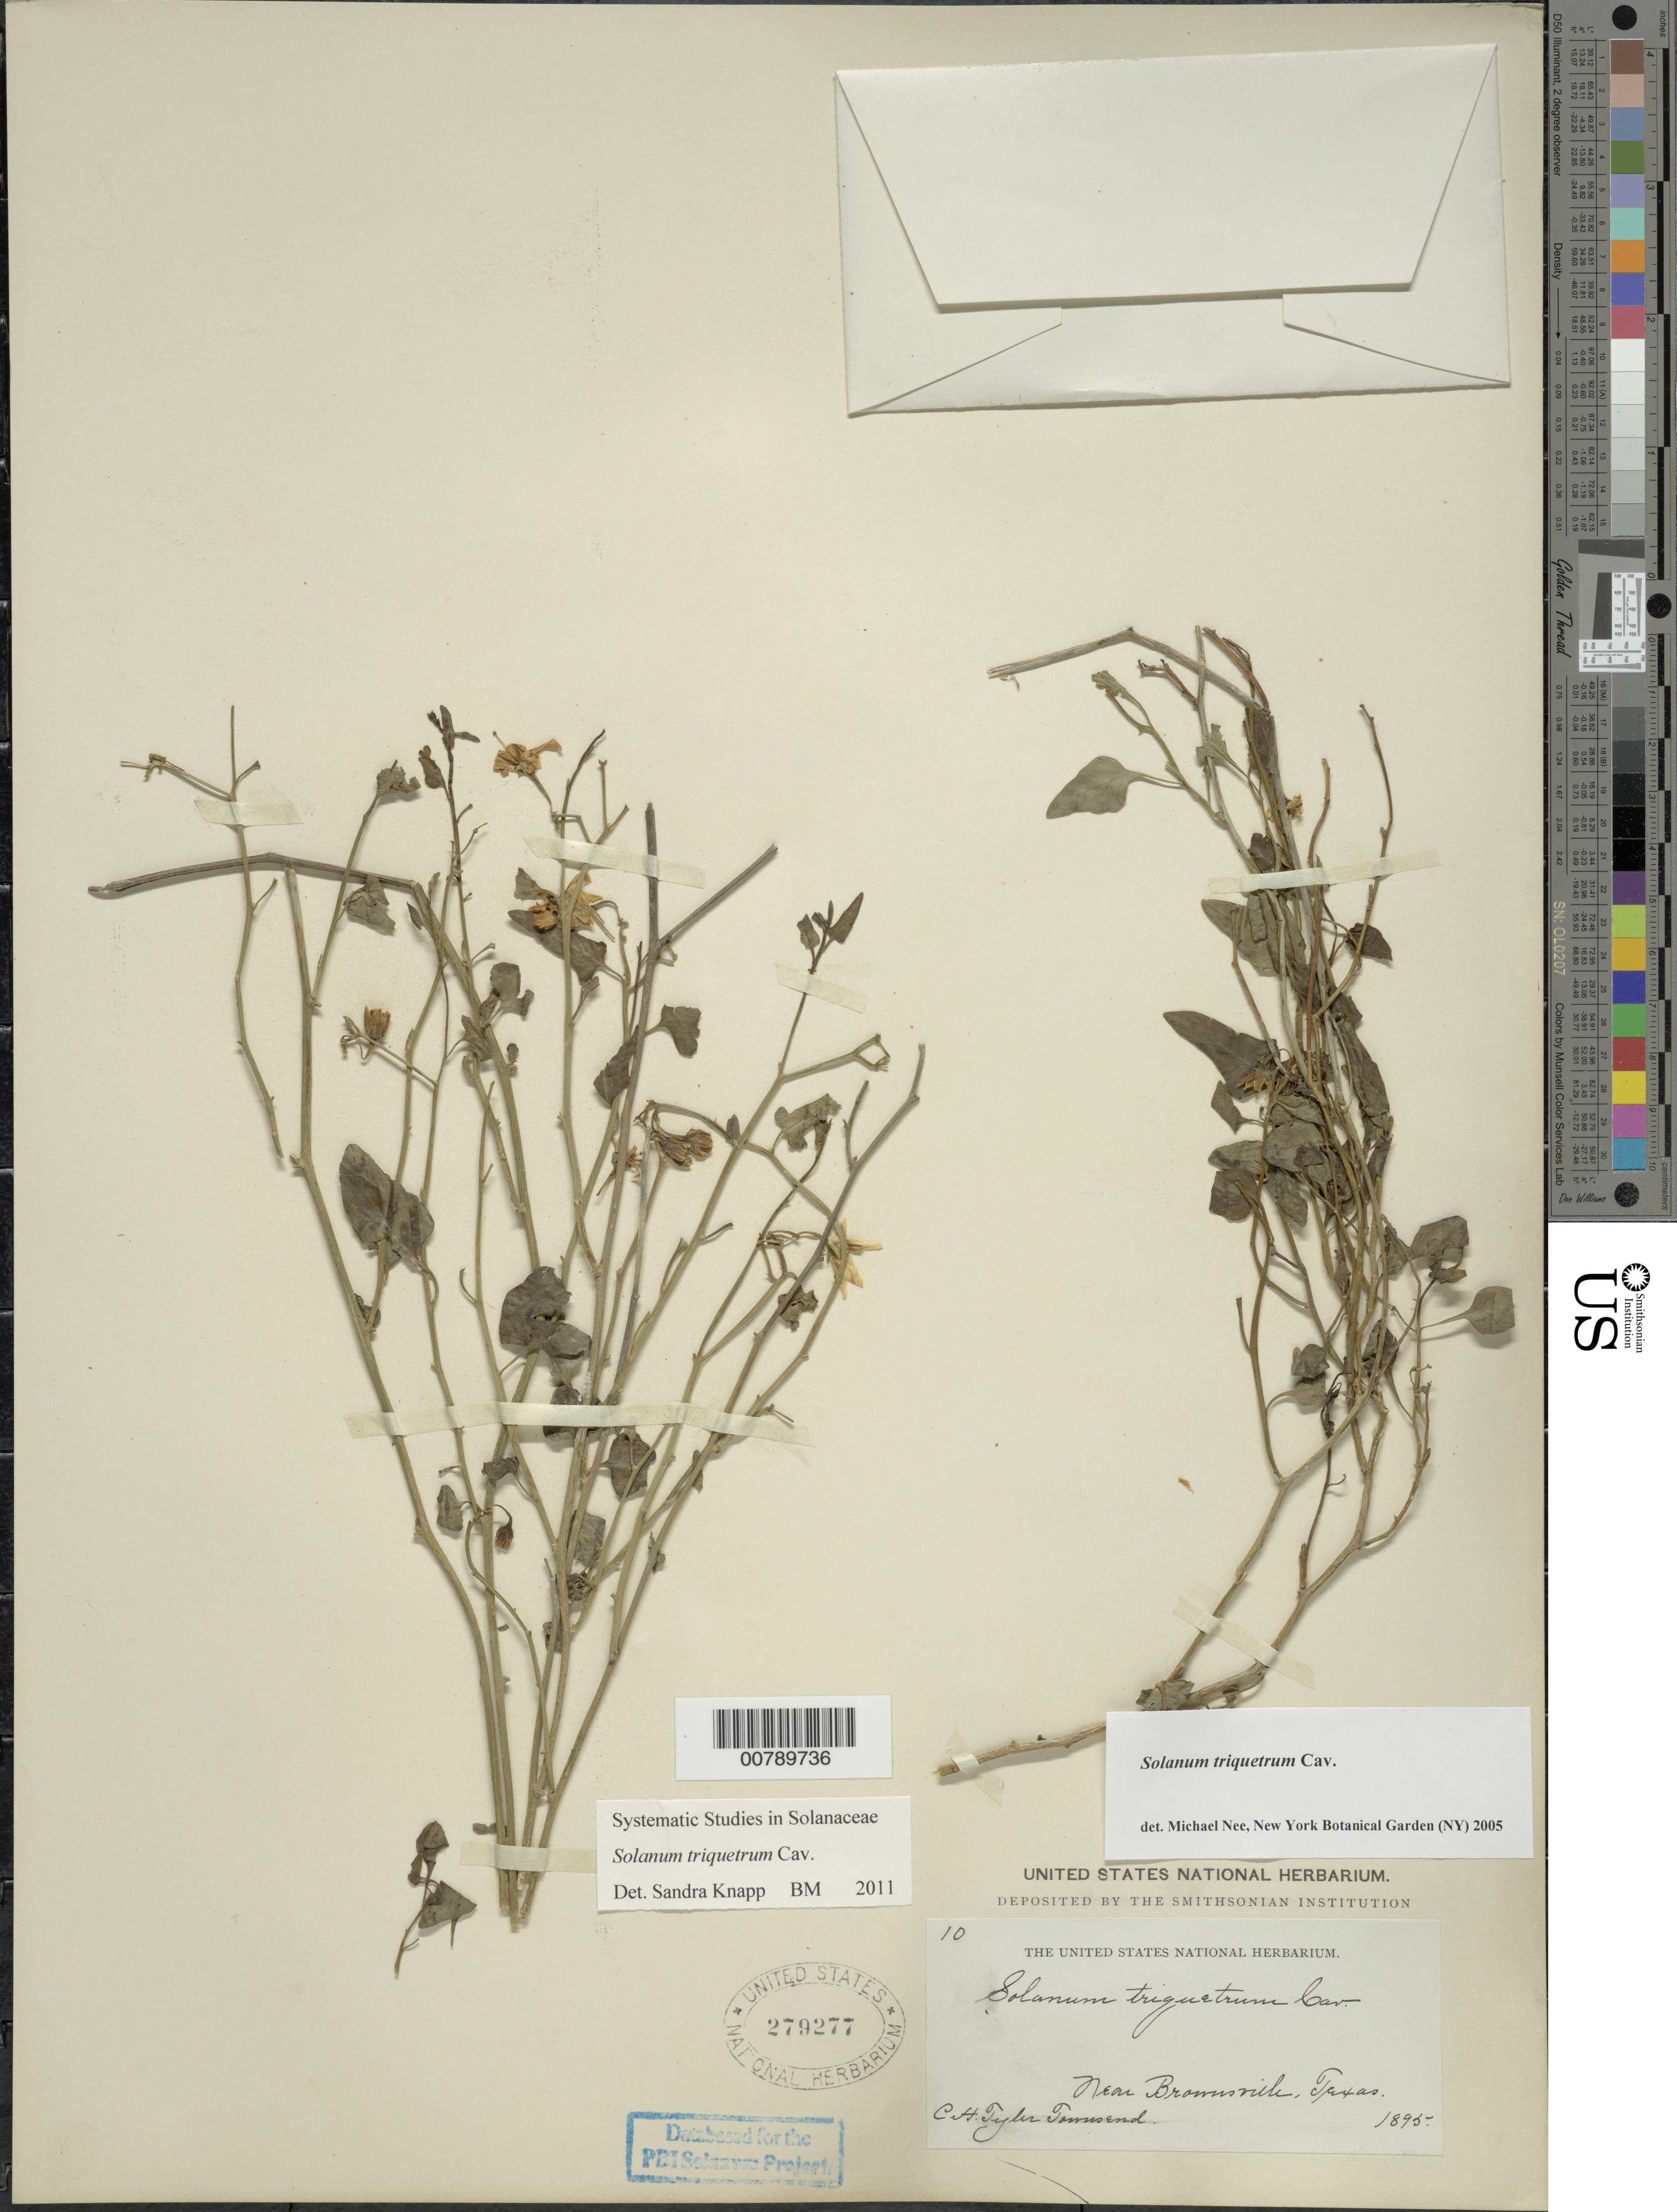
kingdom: Plantae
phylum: Tracheophyta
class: Magnoliopsida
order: Solanales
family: Solanaceae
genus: Solanum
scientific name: Solanum triquetrum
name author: Cav.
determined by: Knapp, S. D.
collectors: C. H. T. Townsend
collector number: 10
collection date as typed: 1895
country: United States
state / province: Texas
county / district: Cameron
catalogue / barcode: US 279277